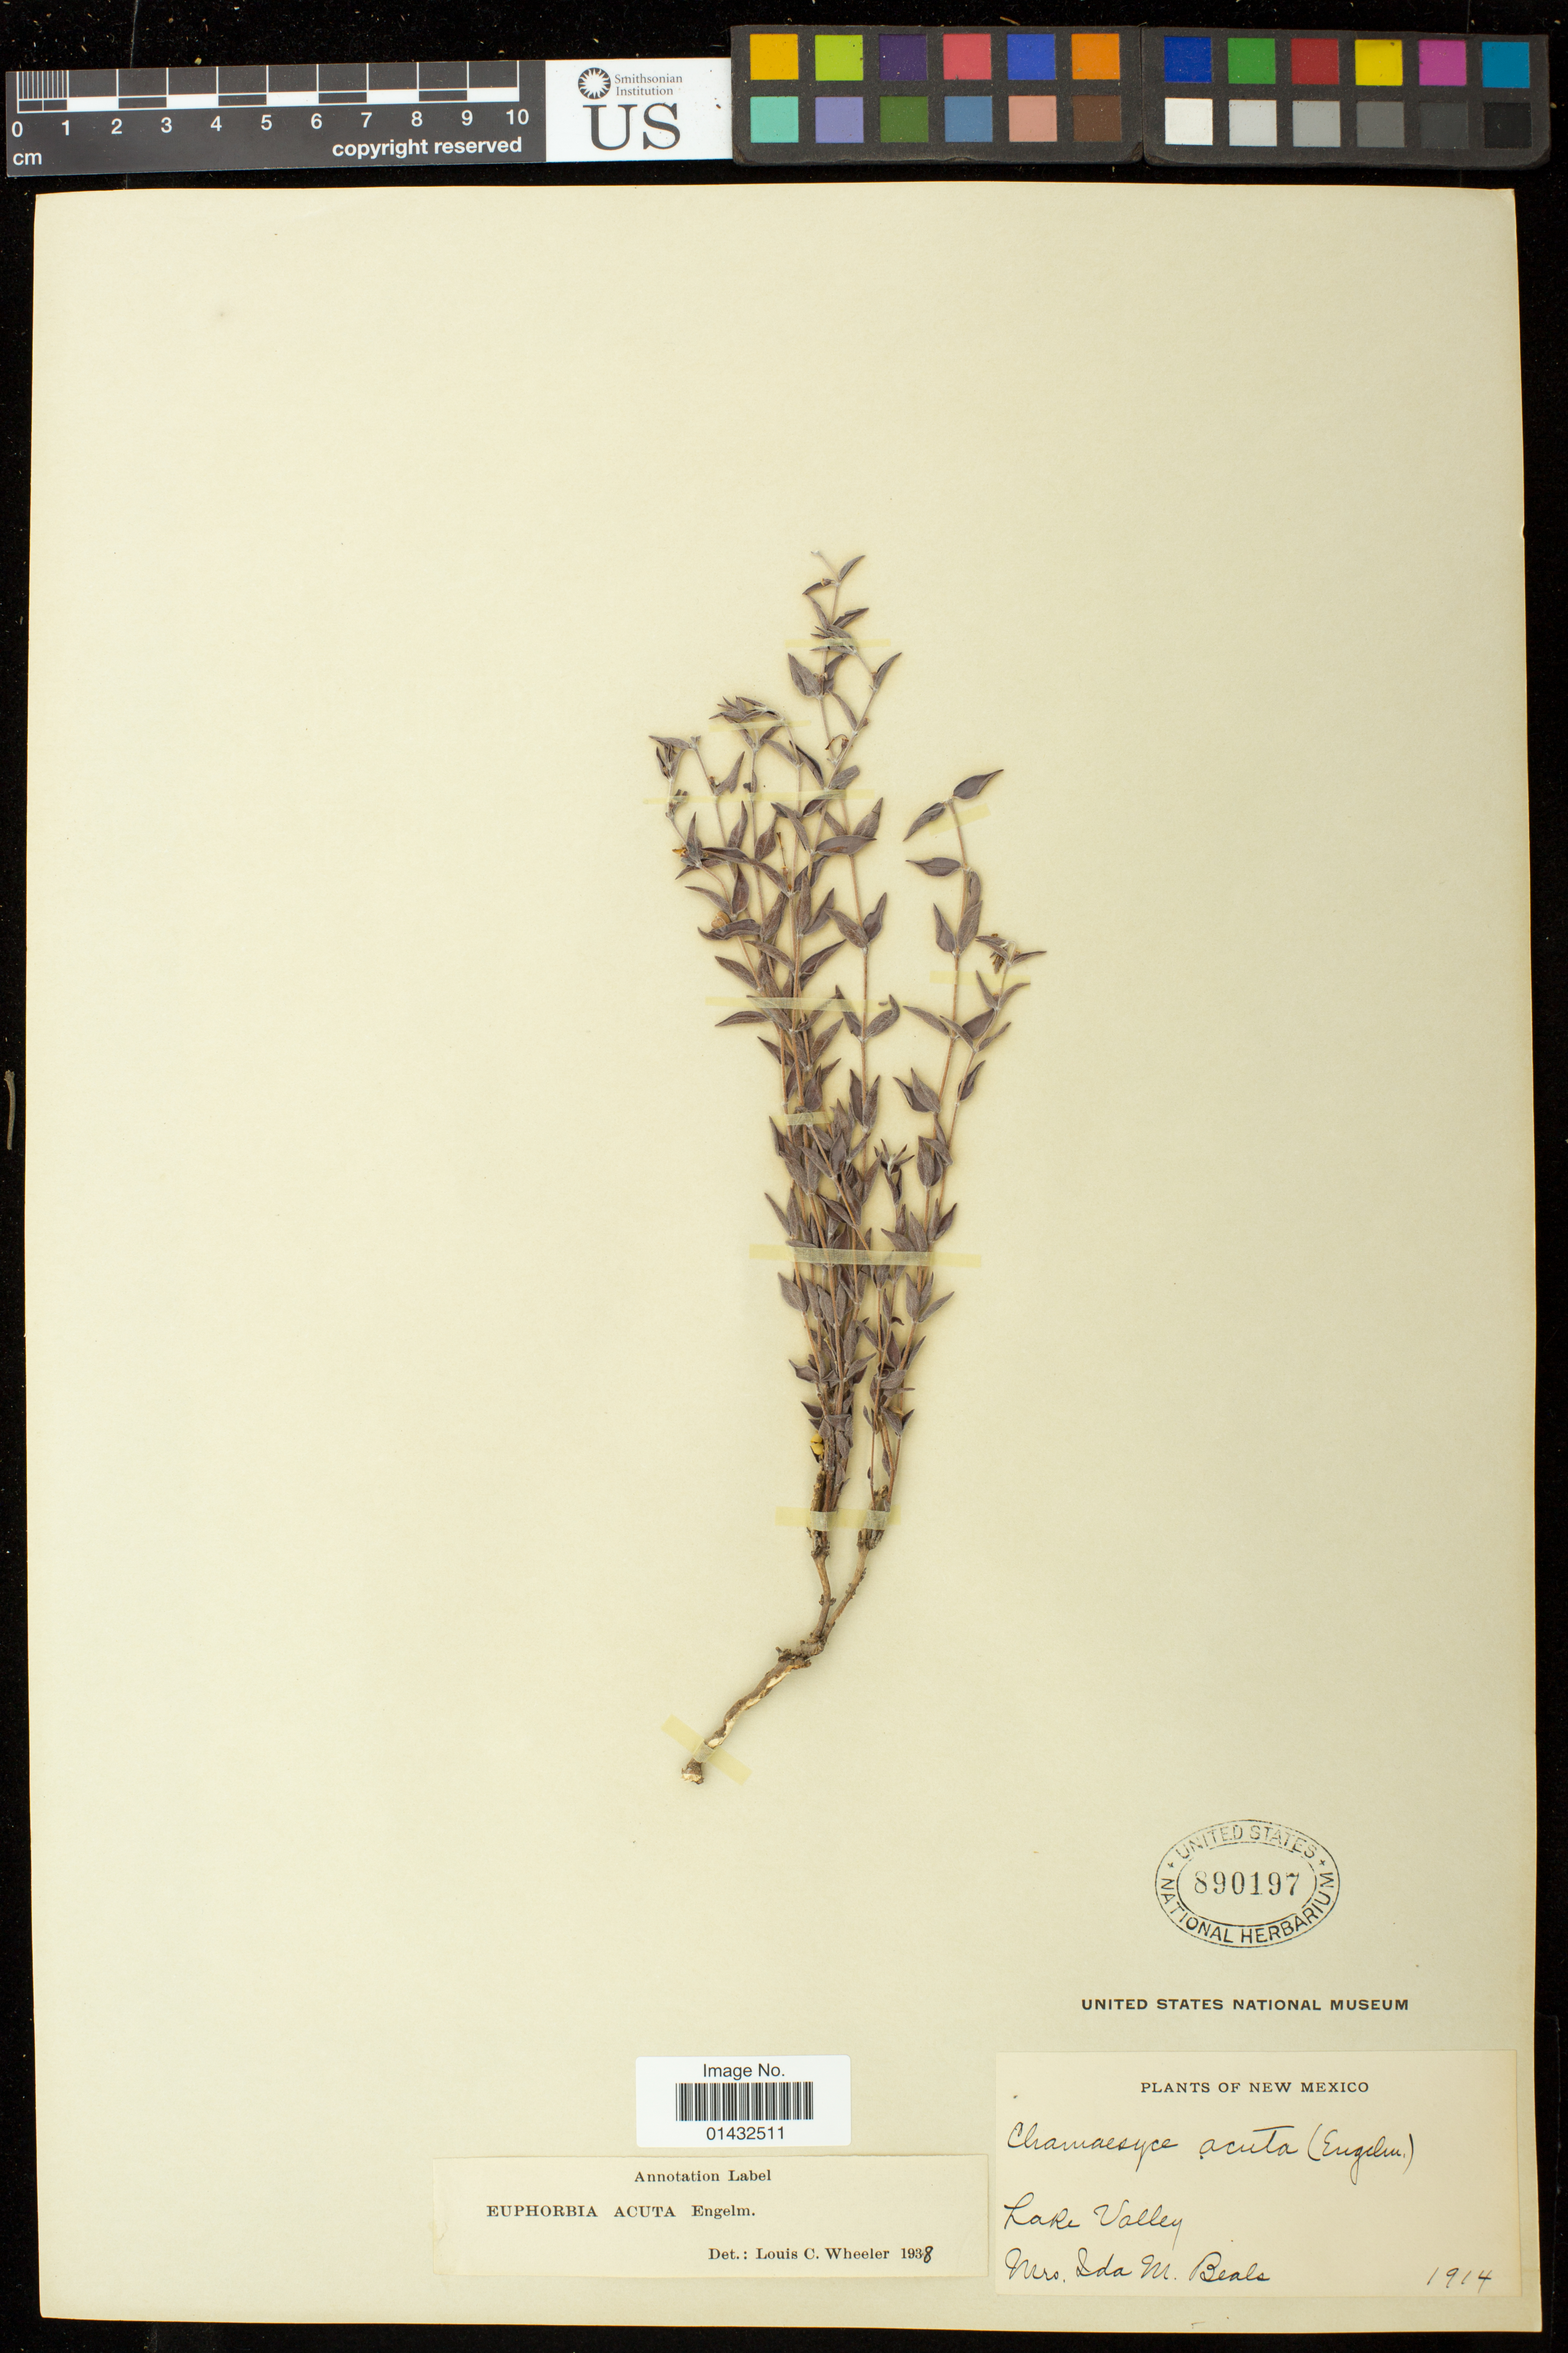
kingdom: Plantae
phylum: Tracheophyta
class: Magnoliopsida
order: Malpighiales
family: Euphorbiaceae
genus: Euphorbia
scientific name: Euphorbia acuta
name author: Engelm. in Emory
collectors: I. M. Beals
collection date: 1914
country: United States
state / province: New Mexico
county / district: Sierra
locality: Lake Valley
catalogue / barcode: US 890197